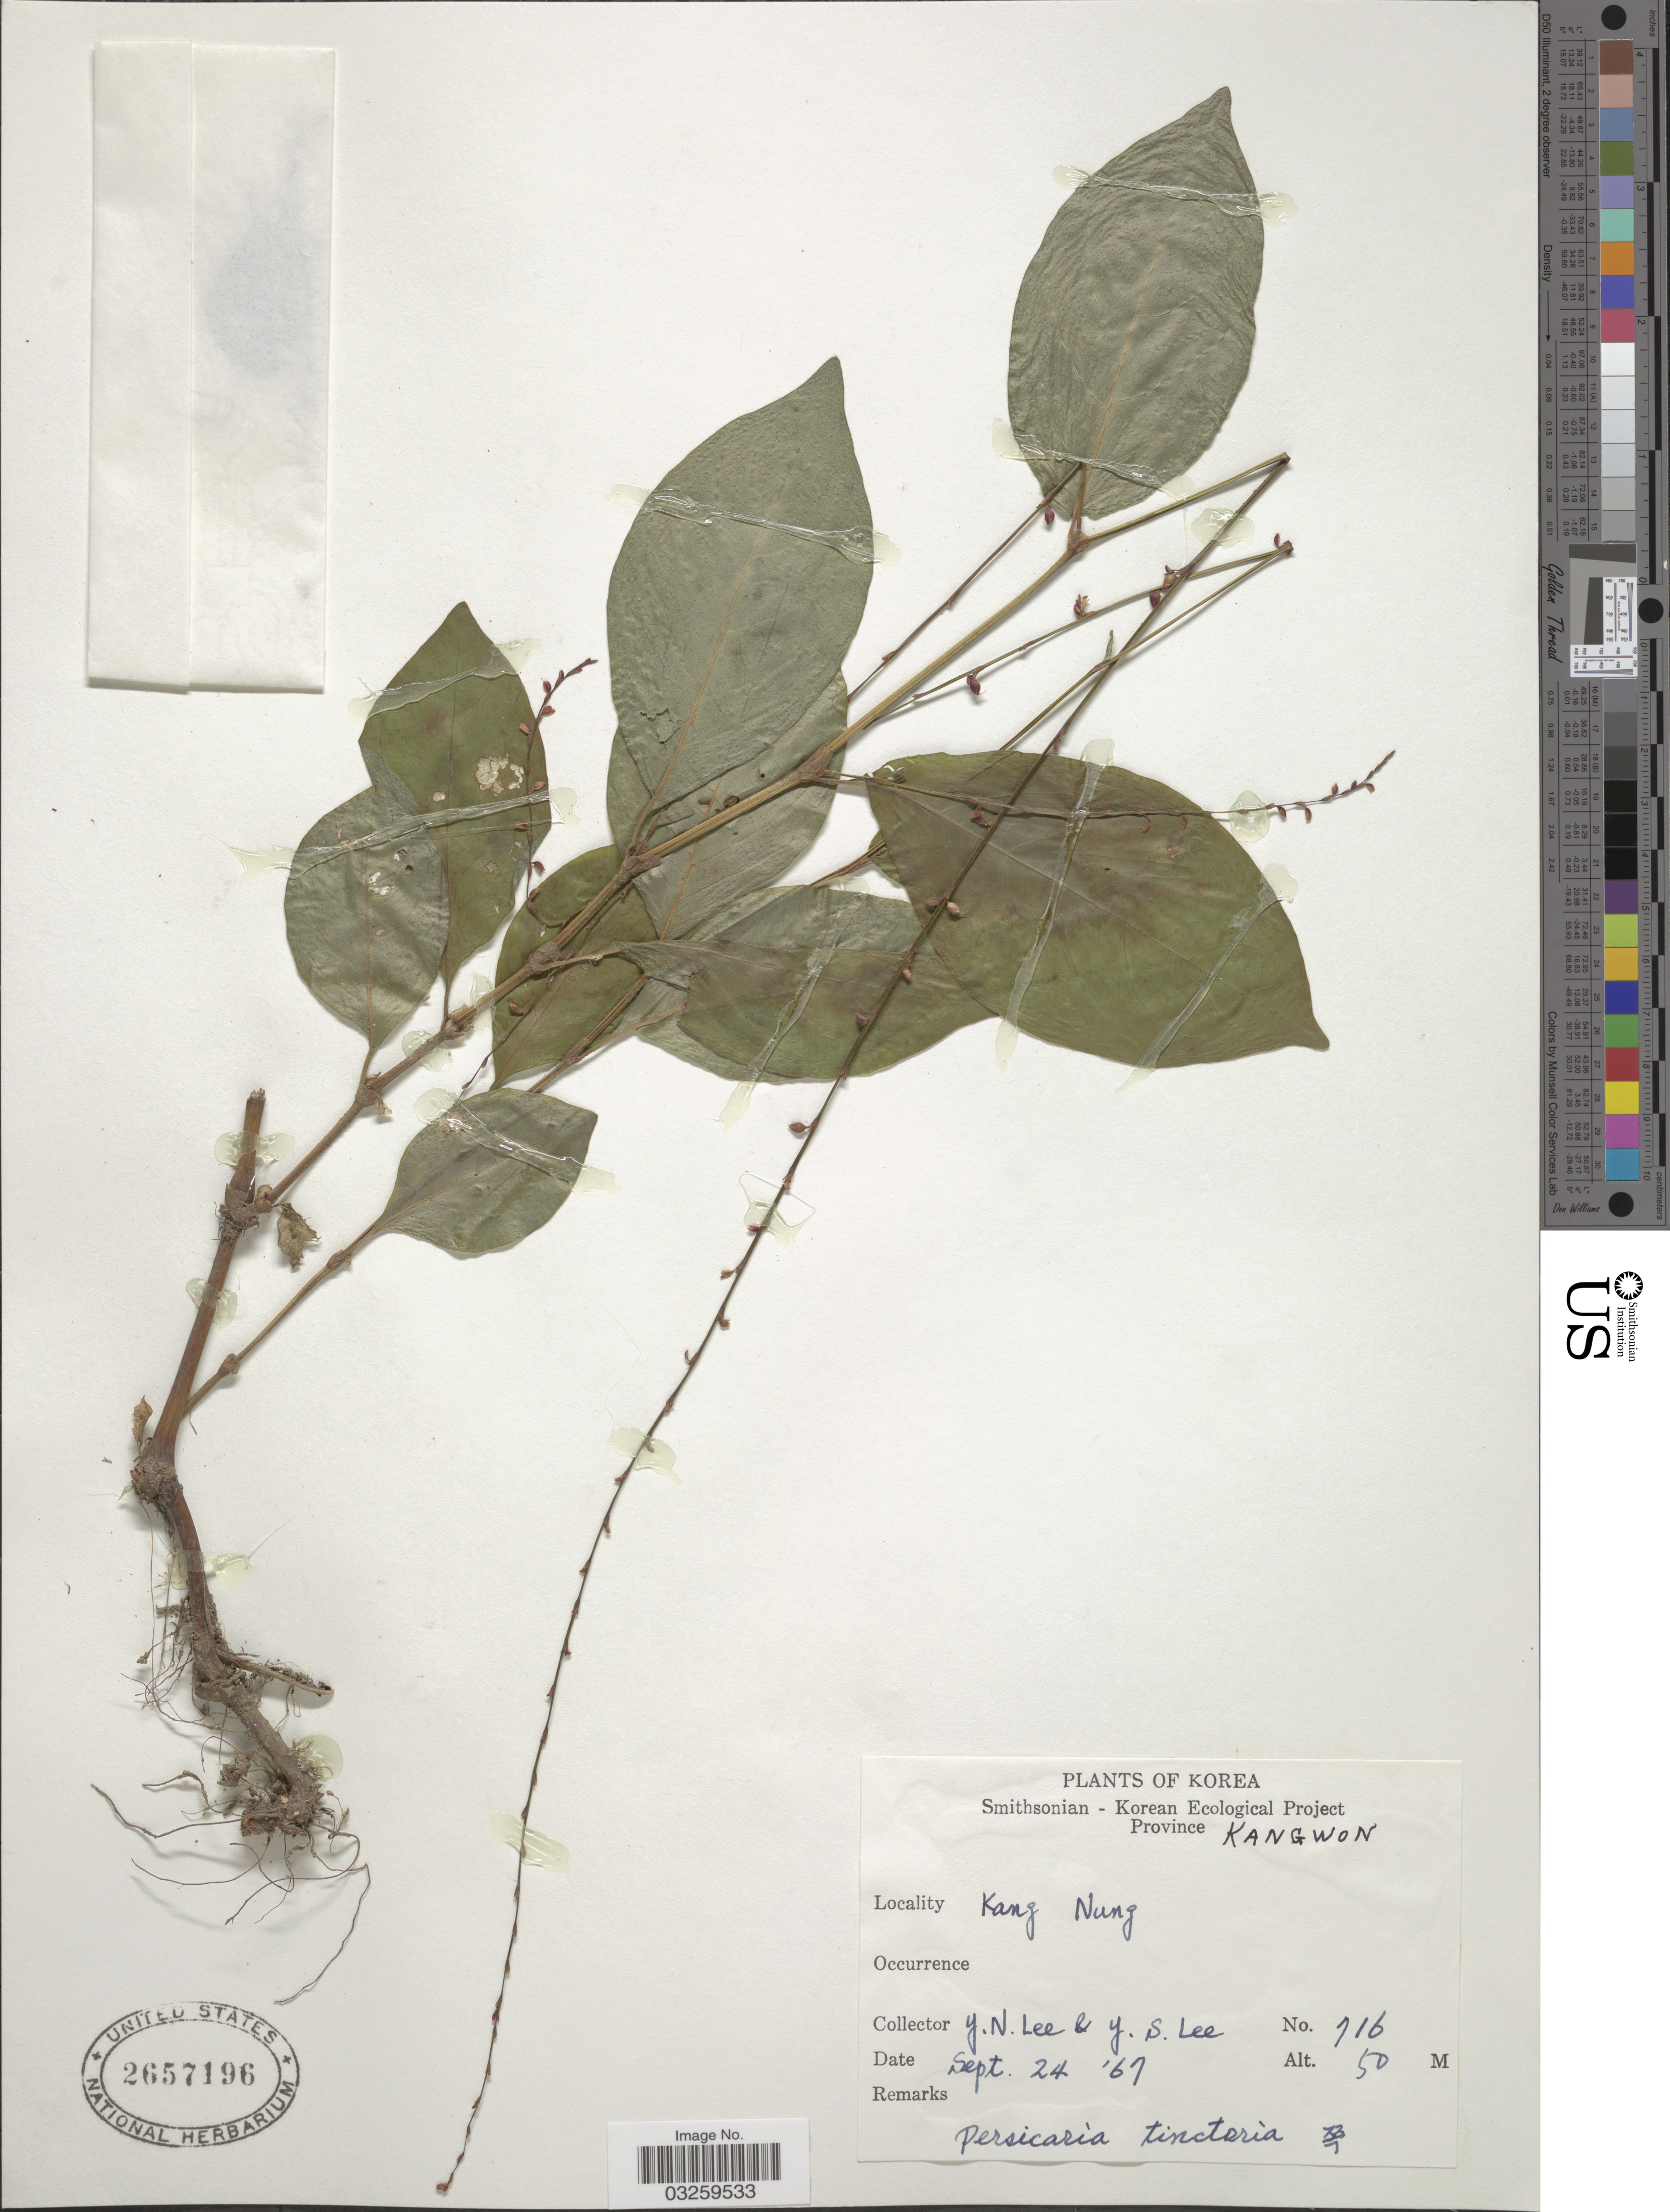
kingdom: Plantae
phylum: Tracheophyta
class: Magnoliopsida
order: Caryophyllales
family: Polygonaceae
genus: Polygonum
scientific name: Polygonum tinctorium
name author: W.T. Aiton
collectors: Y. N. Lee & Y. S. Lee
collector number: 716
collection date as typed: Transcribed d/m/y: 24/9/67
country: North Korea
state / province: Kangwon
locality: Kang Nung.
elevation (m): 50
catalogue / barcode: US 2657196